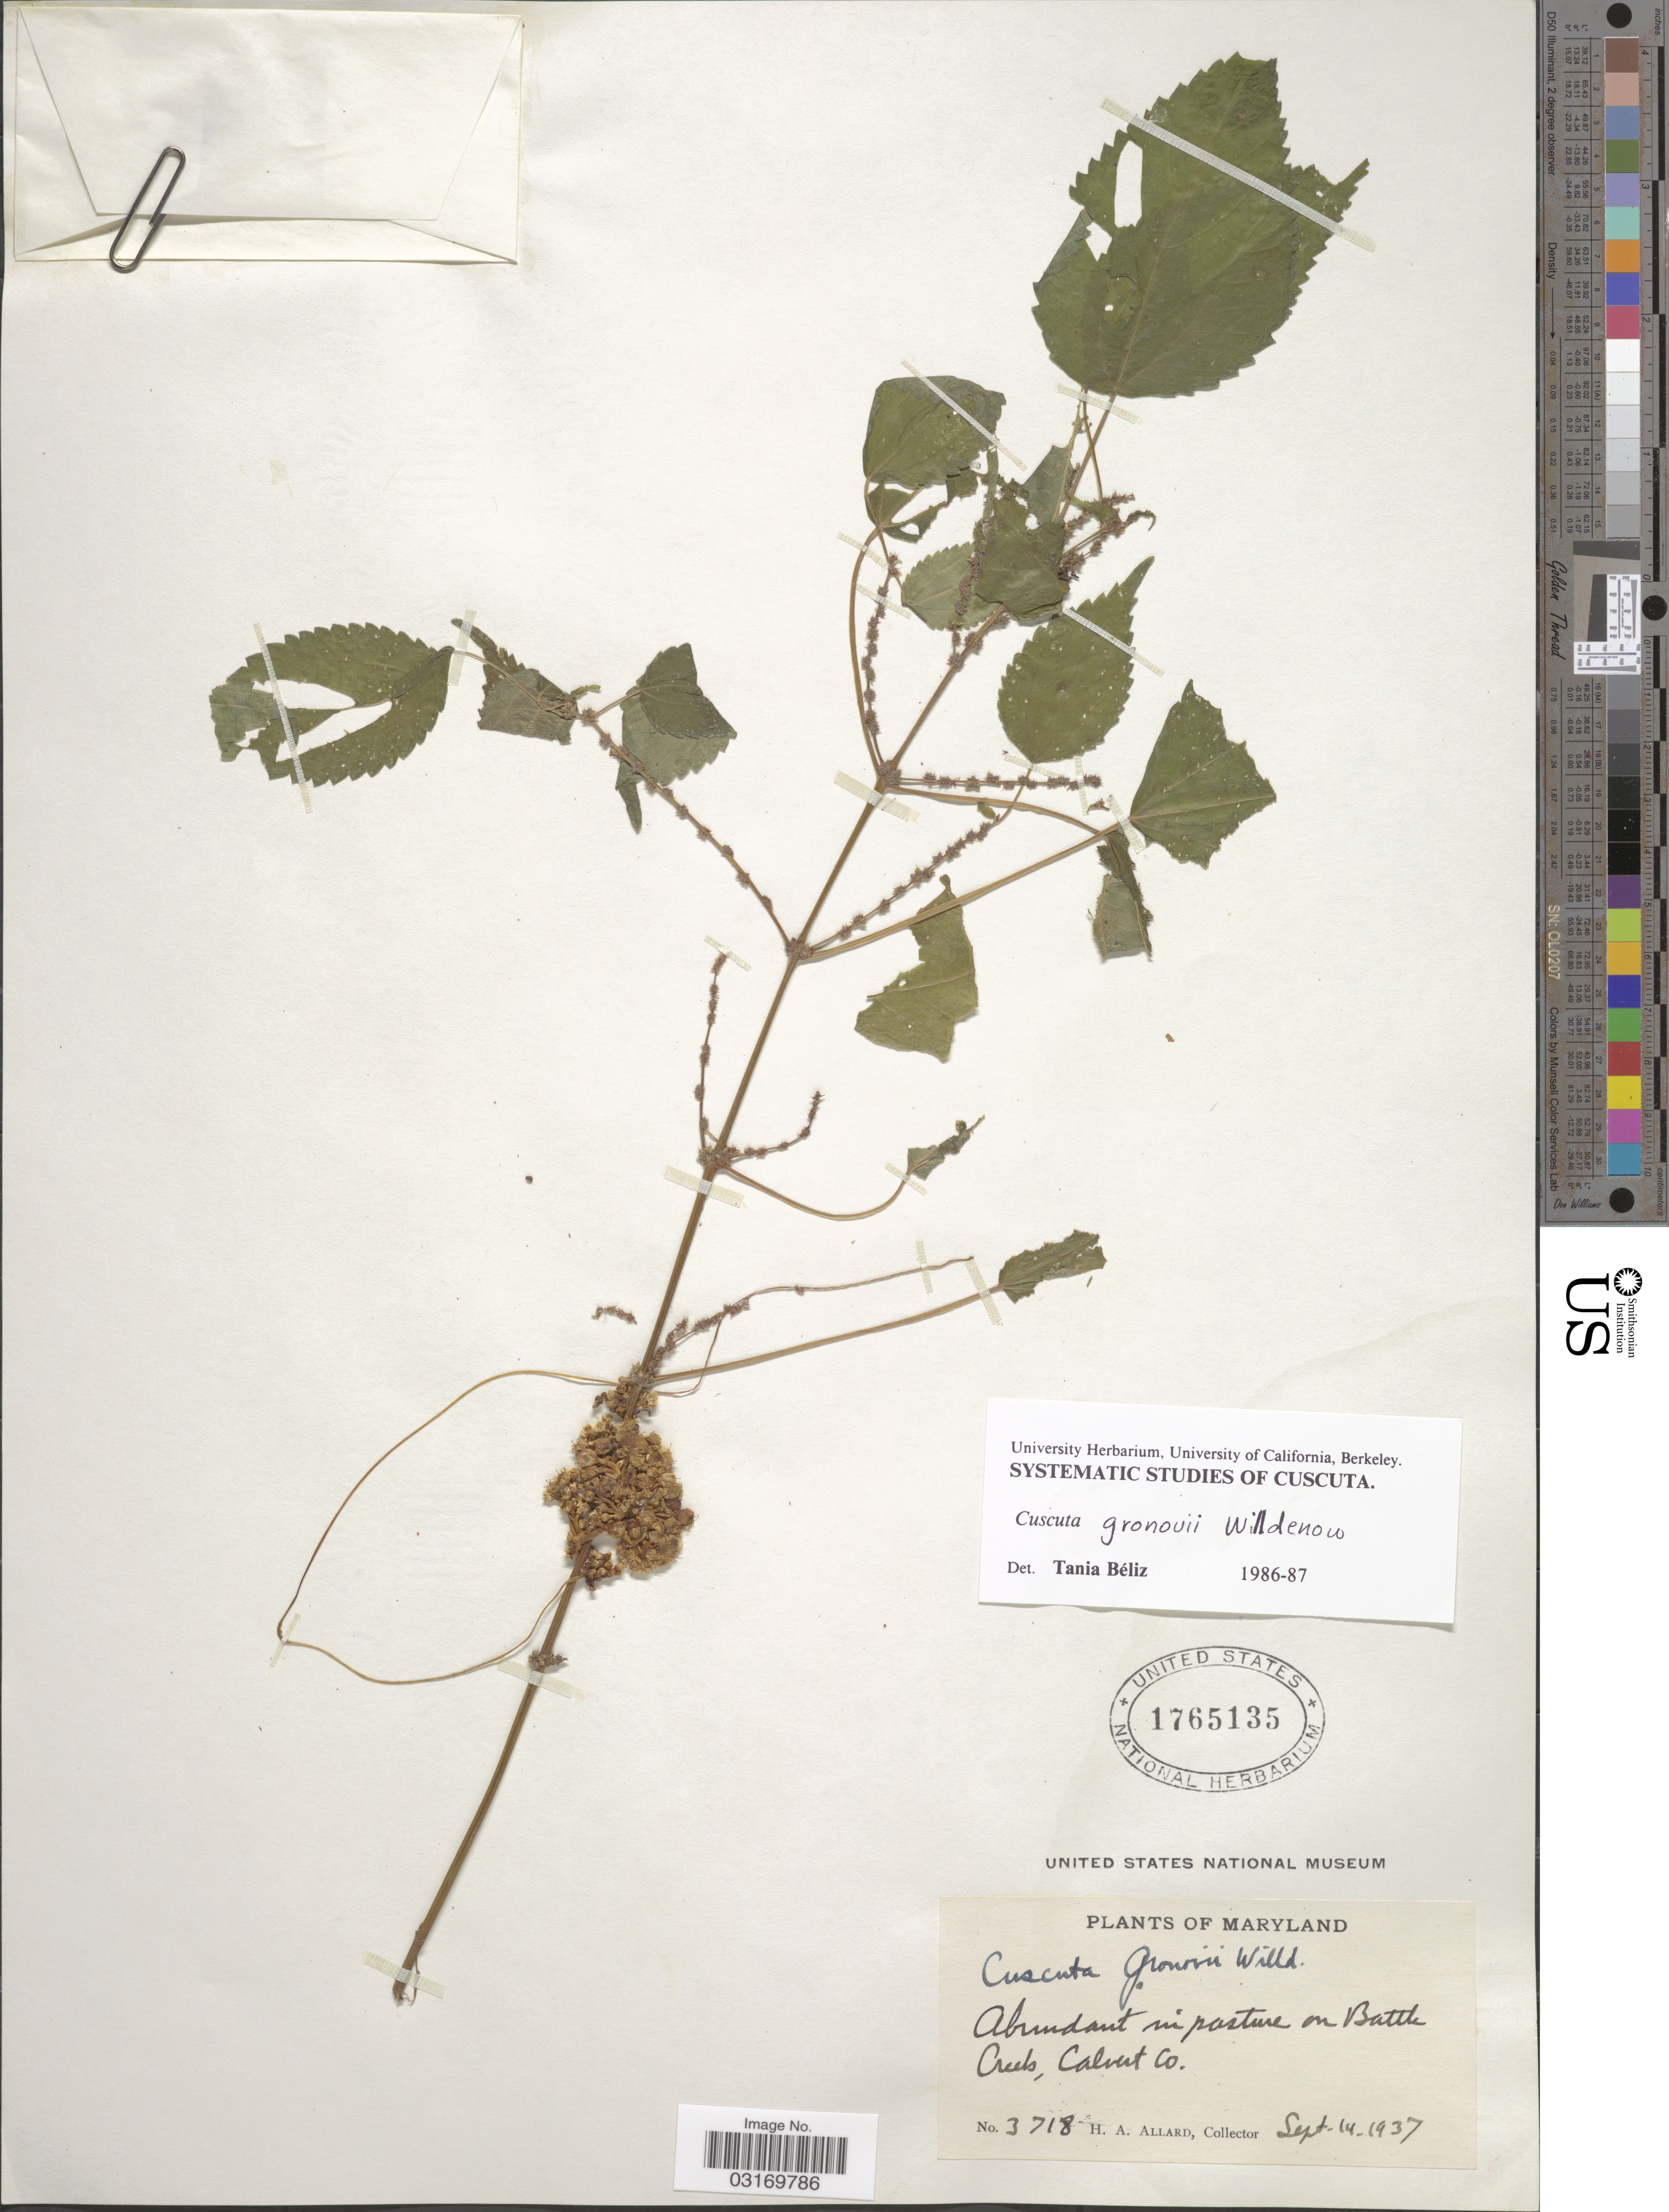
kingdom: Plantae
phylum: Tracheophyta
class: Magnoliopsida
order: Solanales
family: Convolvulaceae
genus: Cuscuta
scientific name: Cuscuta gronovii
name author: Willd. ex Schult.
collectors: H. A. Allard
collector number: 3718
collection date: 1937-09-14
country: United States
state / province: Maryland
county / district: Calvert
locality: Abundant in pasture on Battle Creek, Calvert Co.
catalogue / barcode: US 1765135